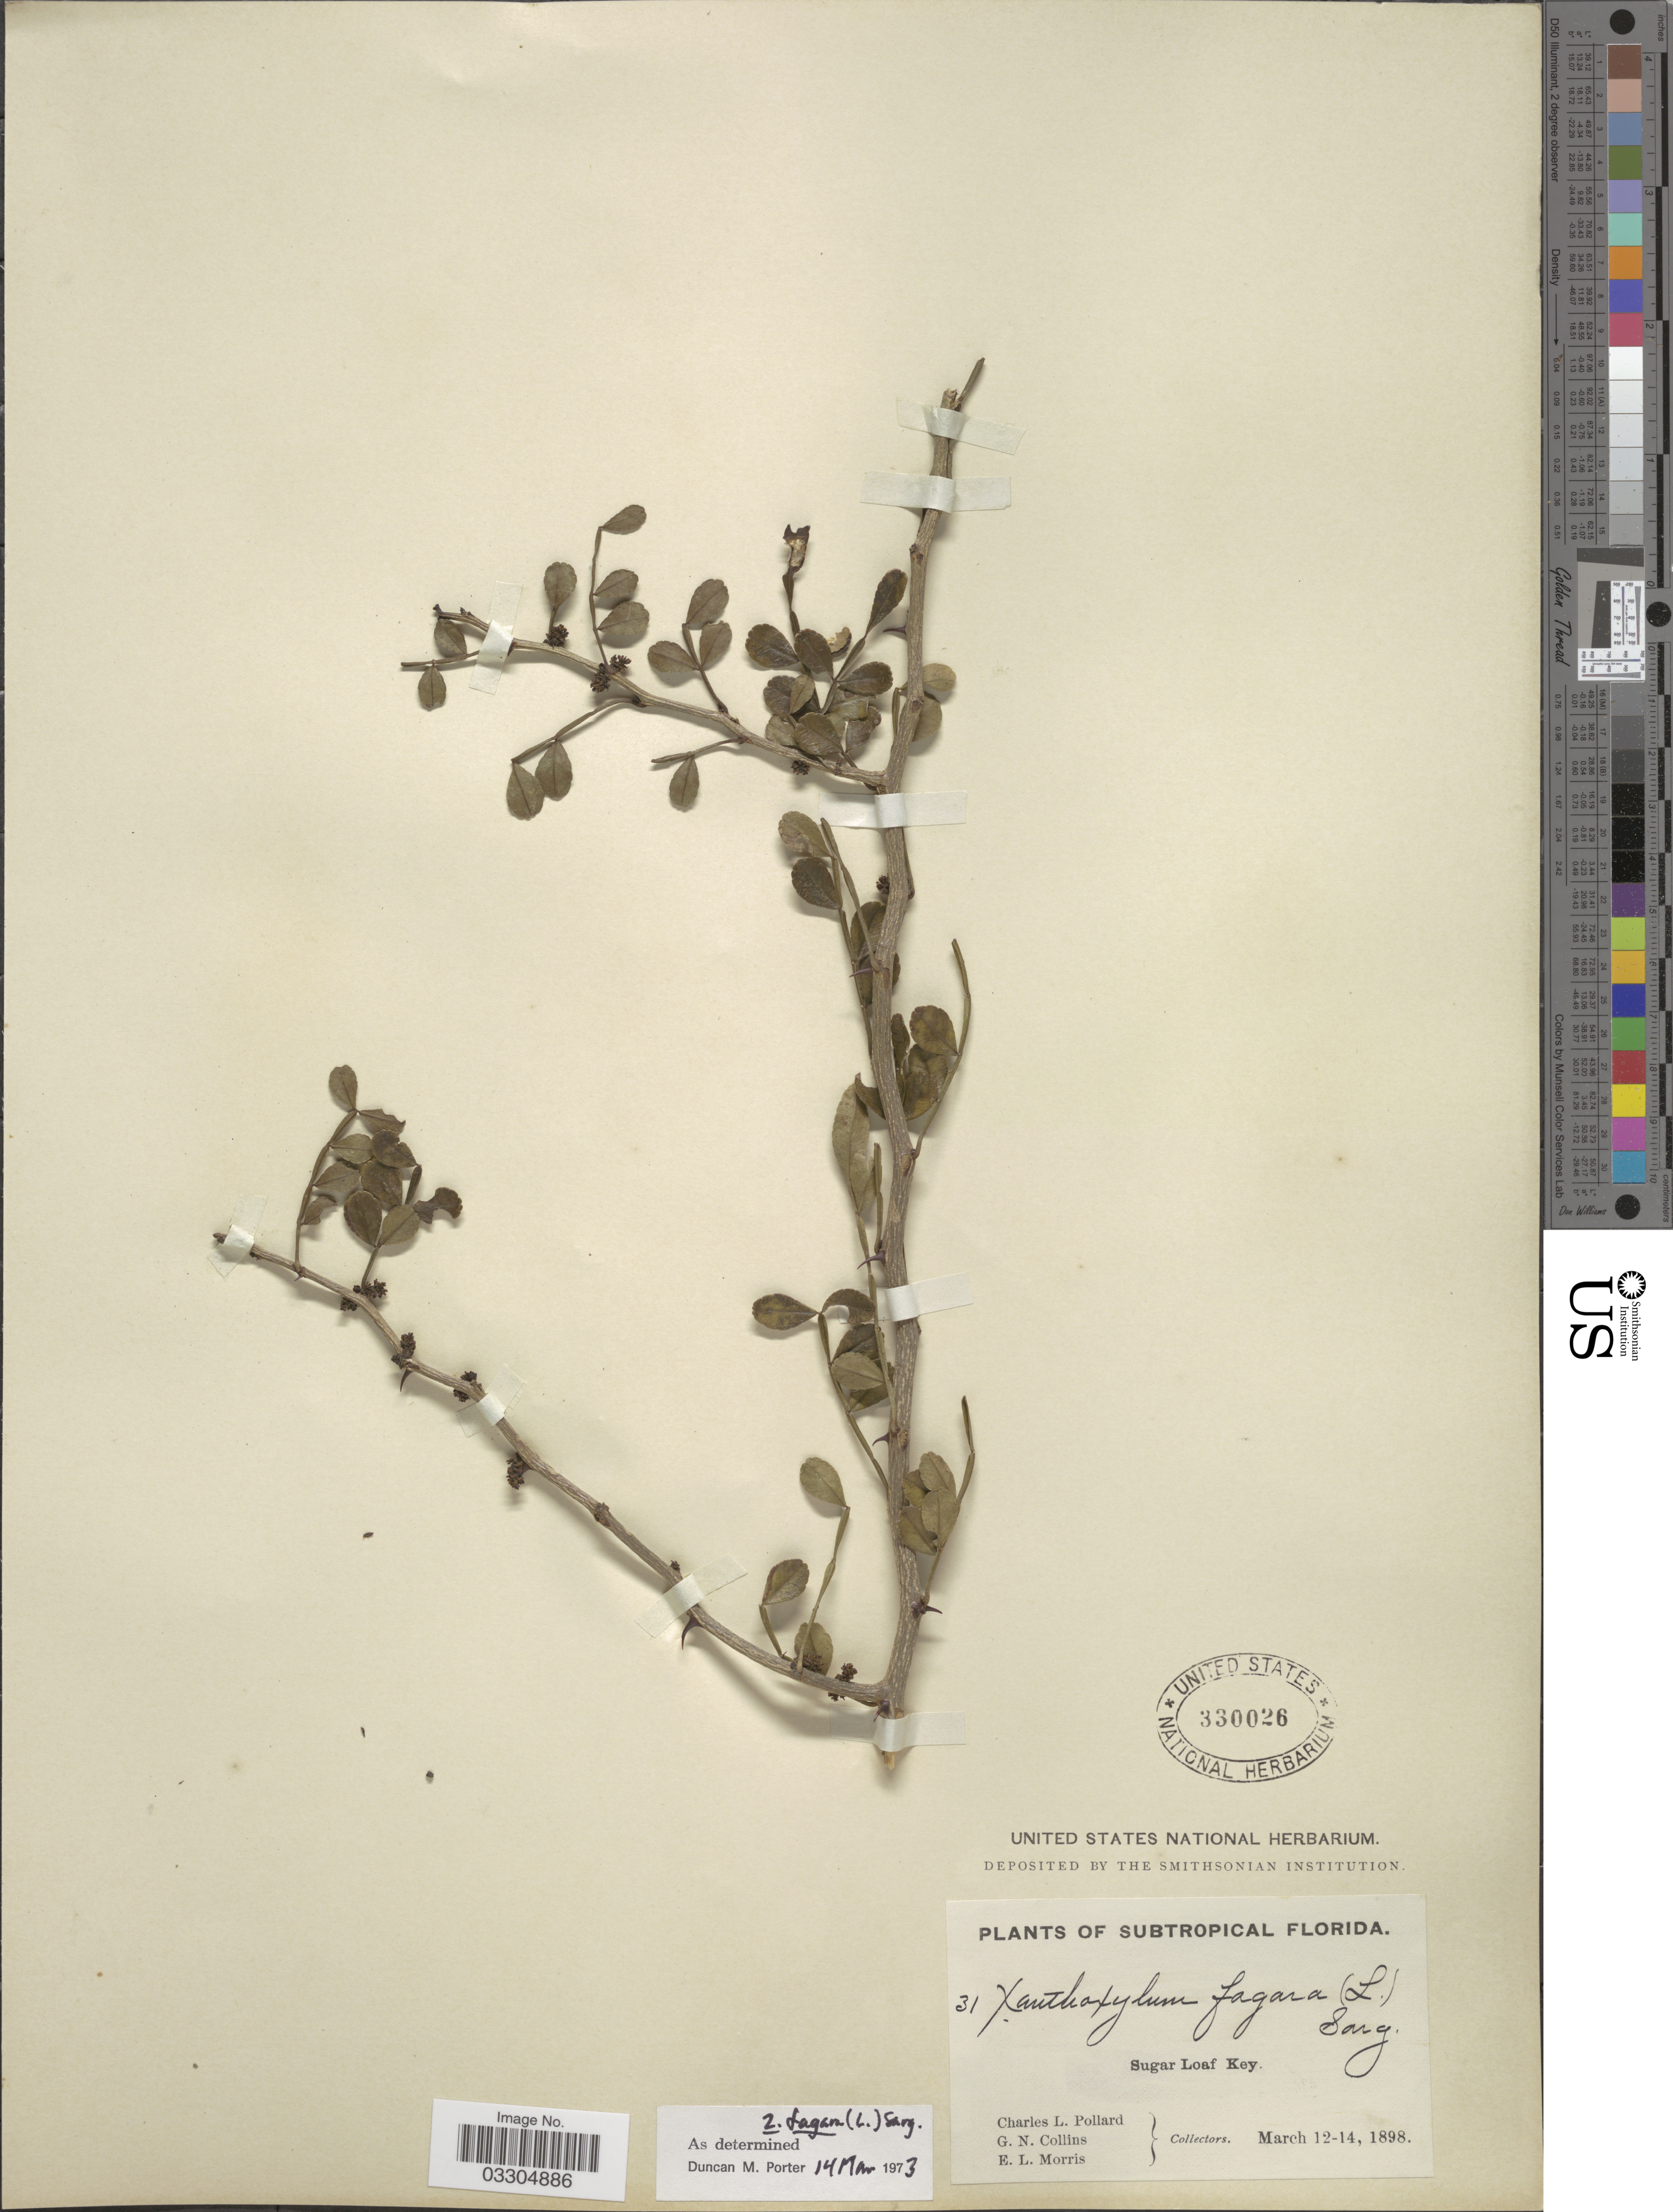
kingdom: Plantae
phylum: Tracheophyta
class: Magnoliopsida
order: Sapindales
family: Rutaceae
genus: Zanthoxylum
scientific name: Zanthoxylum fagara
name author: (L.) Sarg.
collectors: C. L. Pollard, G. Collins & E. Morris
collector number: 31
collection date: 1898-03-12/1898-03-14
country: United States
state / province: Florida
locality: Subtropical Florida. Sugar Loaf Key.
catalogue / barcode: US 330026